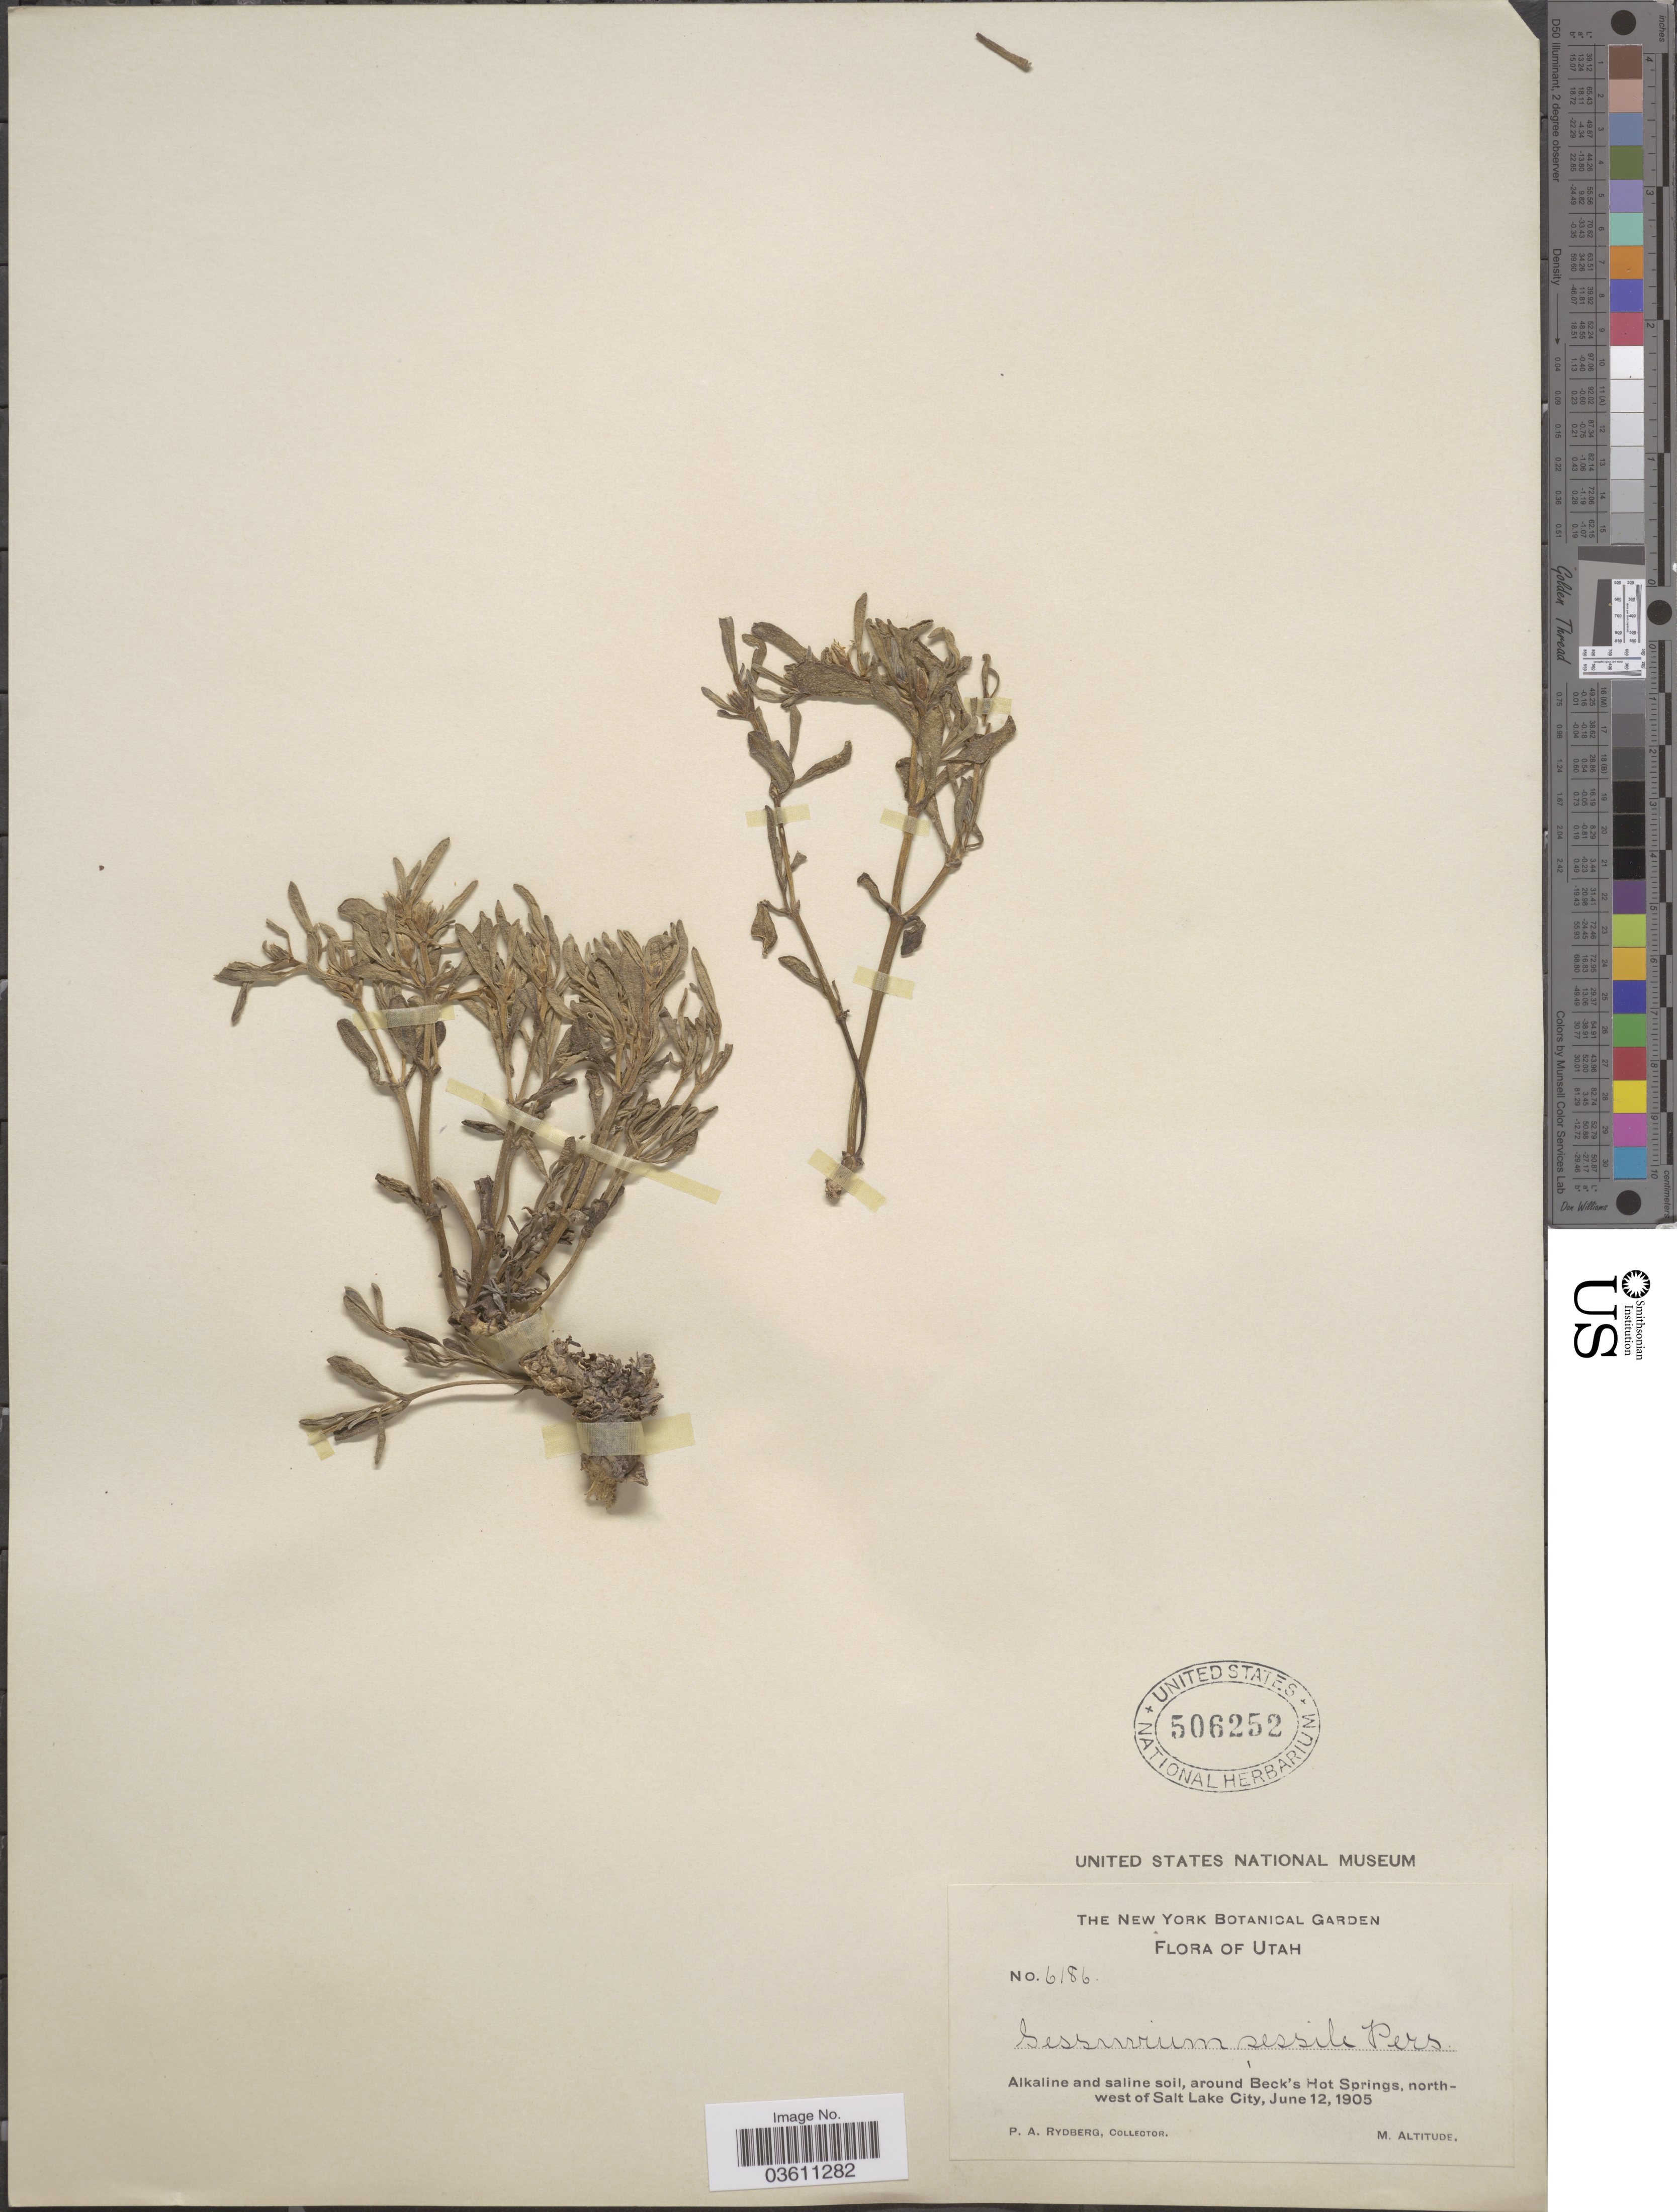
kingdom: Plantae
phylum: Tracheophyta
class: Magnoliopsida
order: Caryophyllales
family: Aizoaceae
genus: Sesuvium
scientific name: Sesuvium revolutifolium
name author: Ortega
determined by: Strong, Mark T., (BOT), Smithsonian Institution - National Museum of Natural History (UNITED STATES)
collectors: P. A. Rydberg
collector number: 6186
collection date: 1905-06-12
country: United States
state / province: Utah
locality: Around Beck's Hot Springs, northwest of Salt Lake City.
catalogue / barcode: US 506252